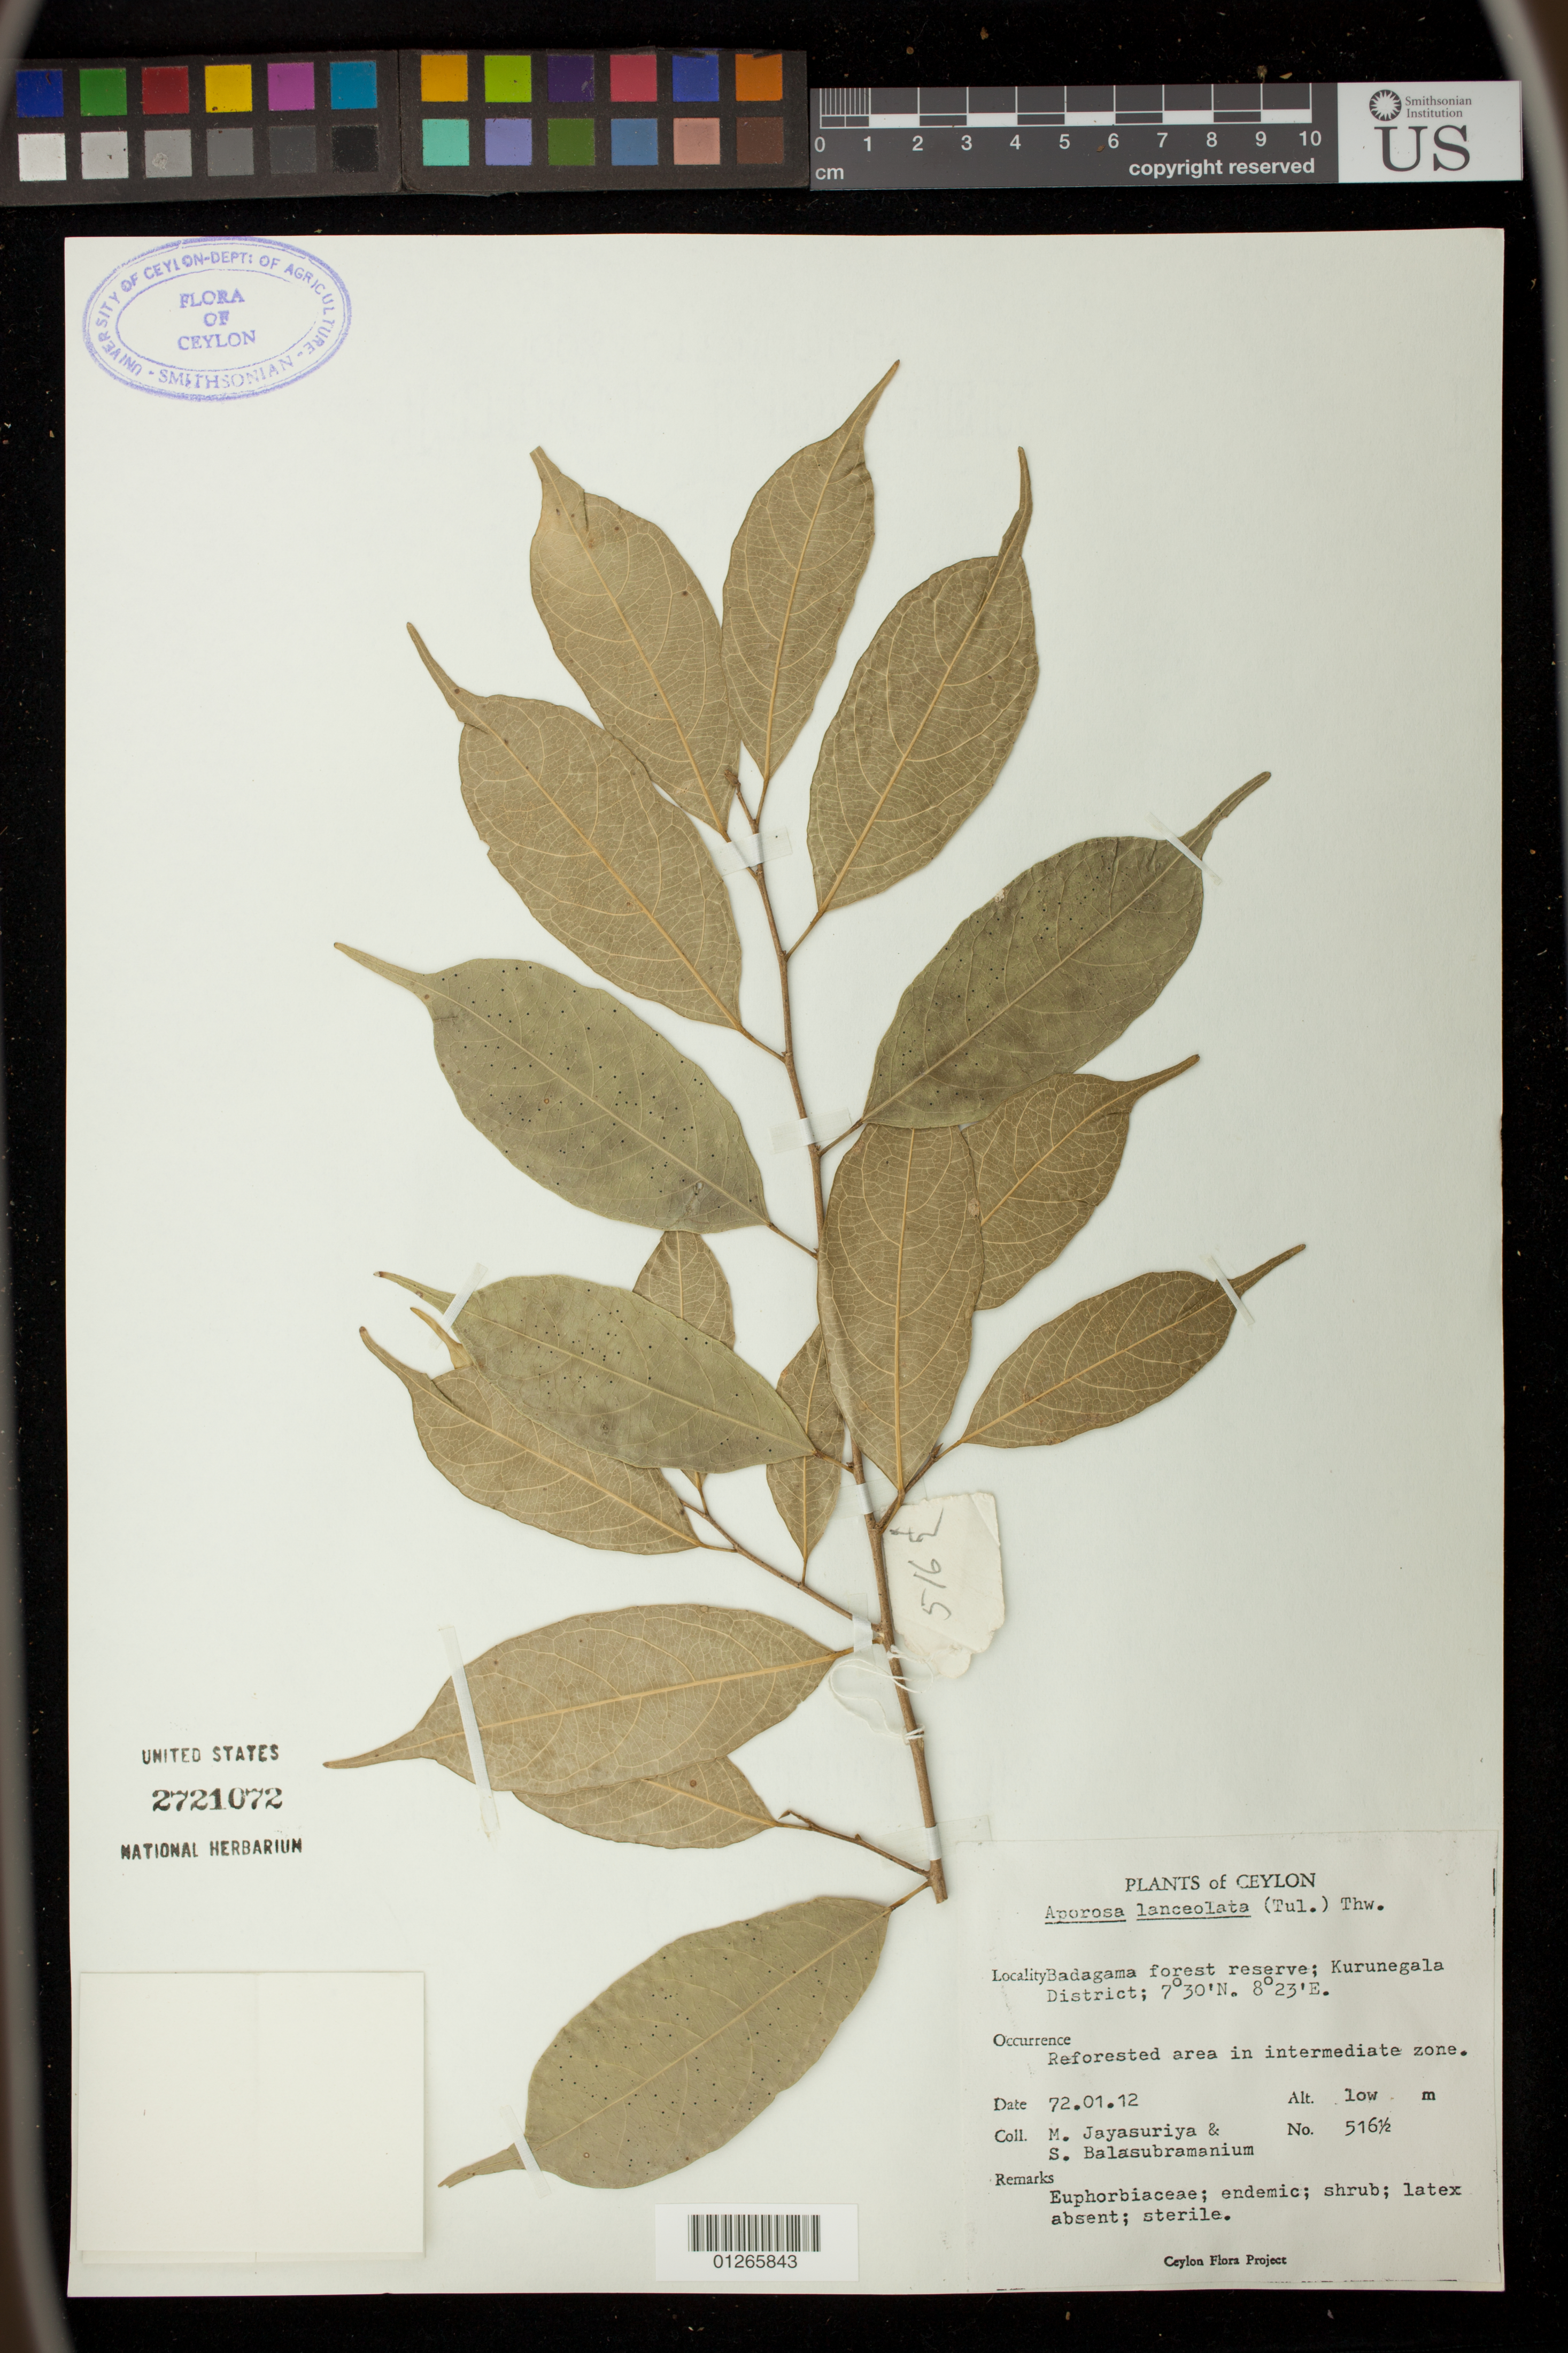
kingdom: Plantae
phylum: Tracheophyta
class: Magnoliopsida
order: Malpighiales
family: Phyllanthaceae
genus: Aporosa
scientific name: Aporosa lanceolata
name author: Müll. Arg.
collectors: M. Jayasuria & S. Balasubramanium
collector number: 516.5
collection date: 1972-01-12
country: Sri Lanka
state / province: North Western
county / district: Kurunegala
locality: Badagama forest reserve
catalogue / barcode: US 2721072